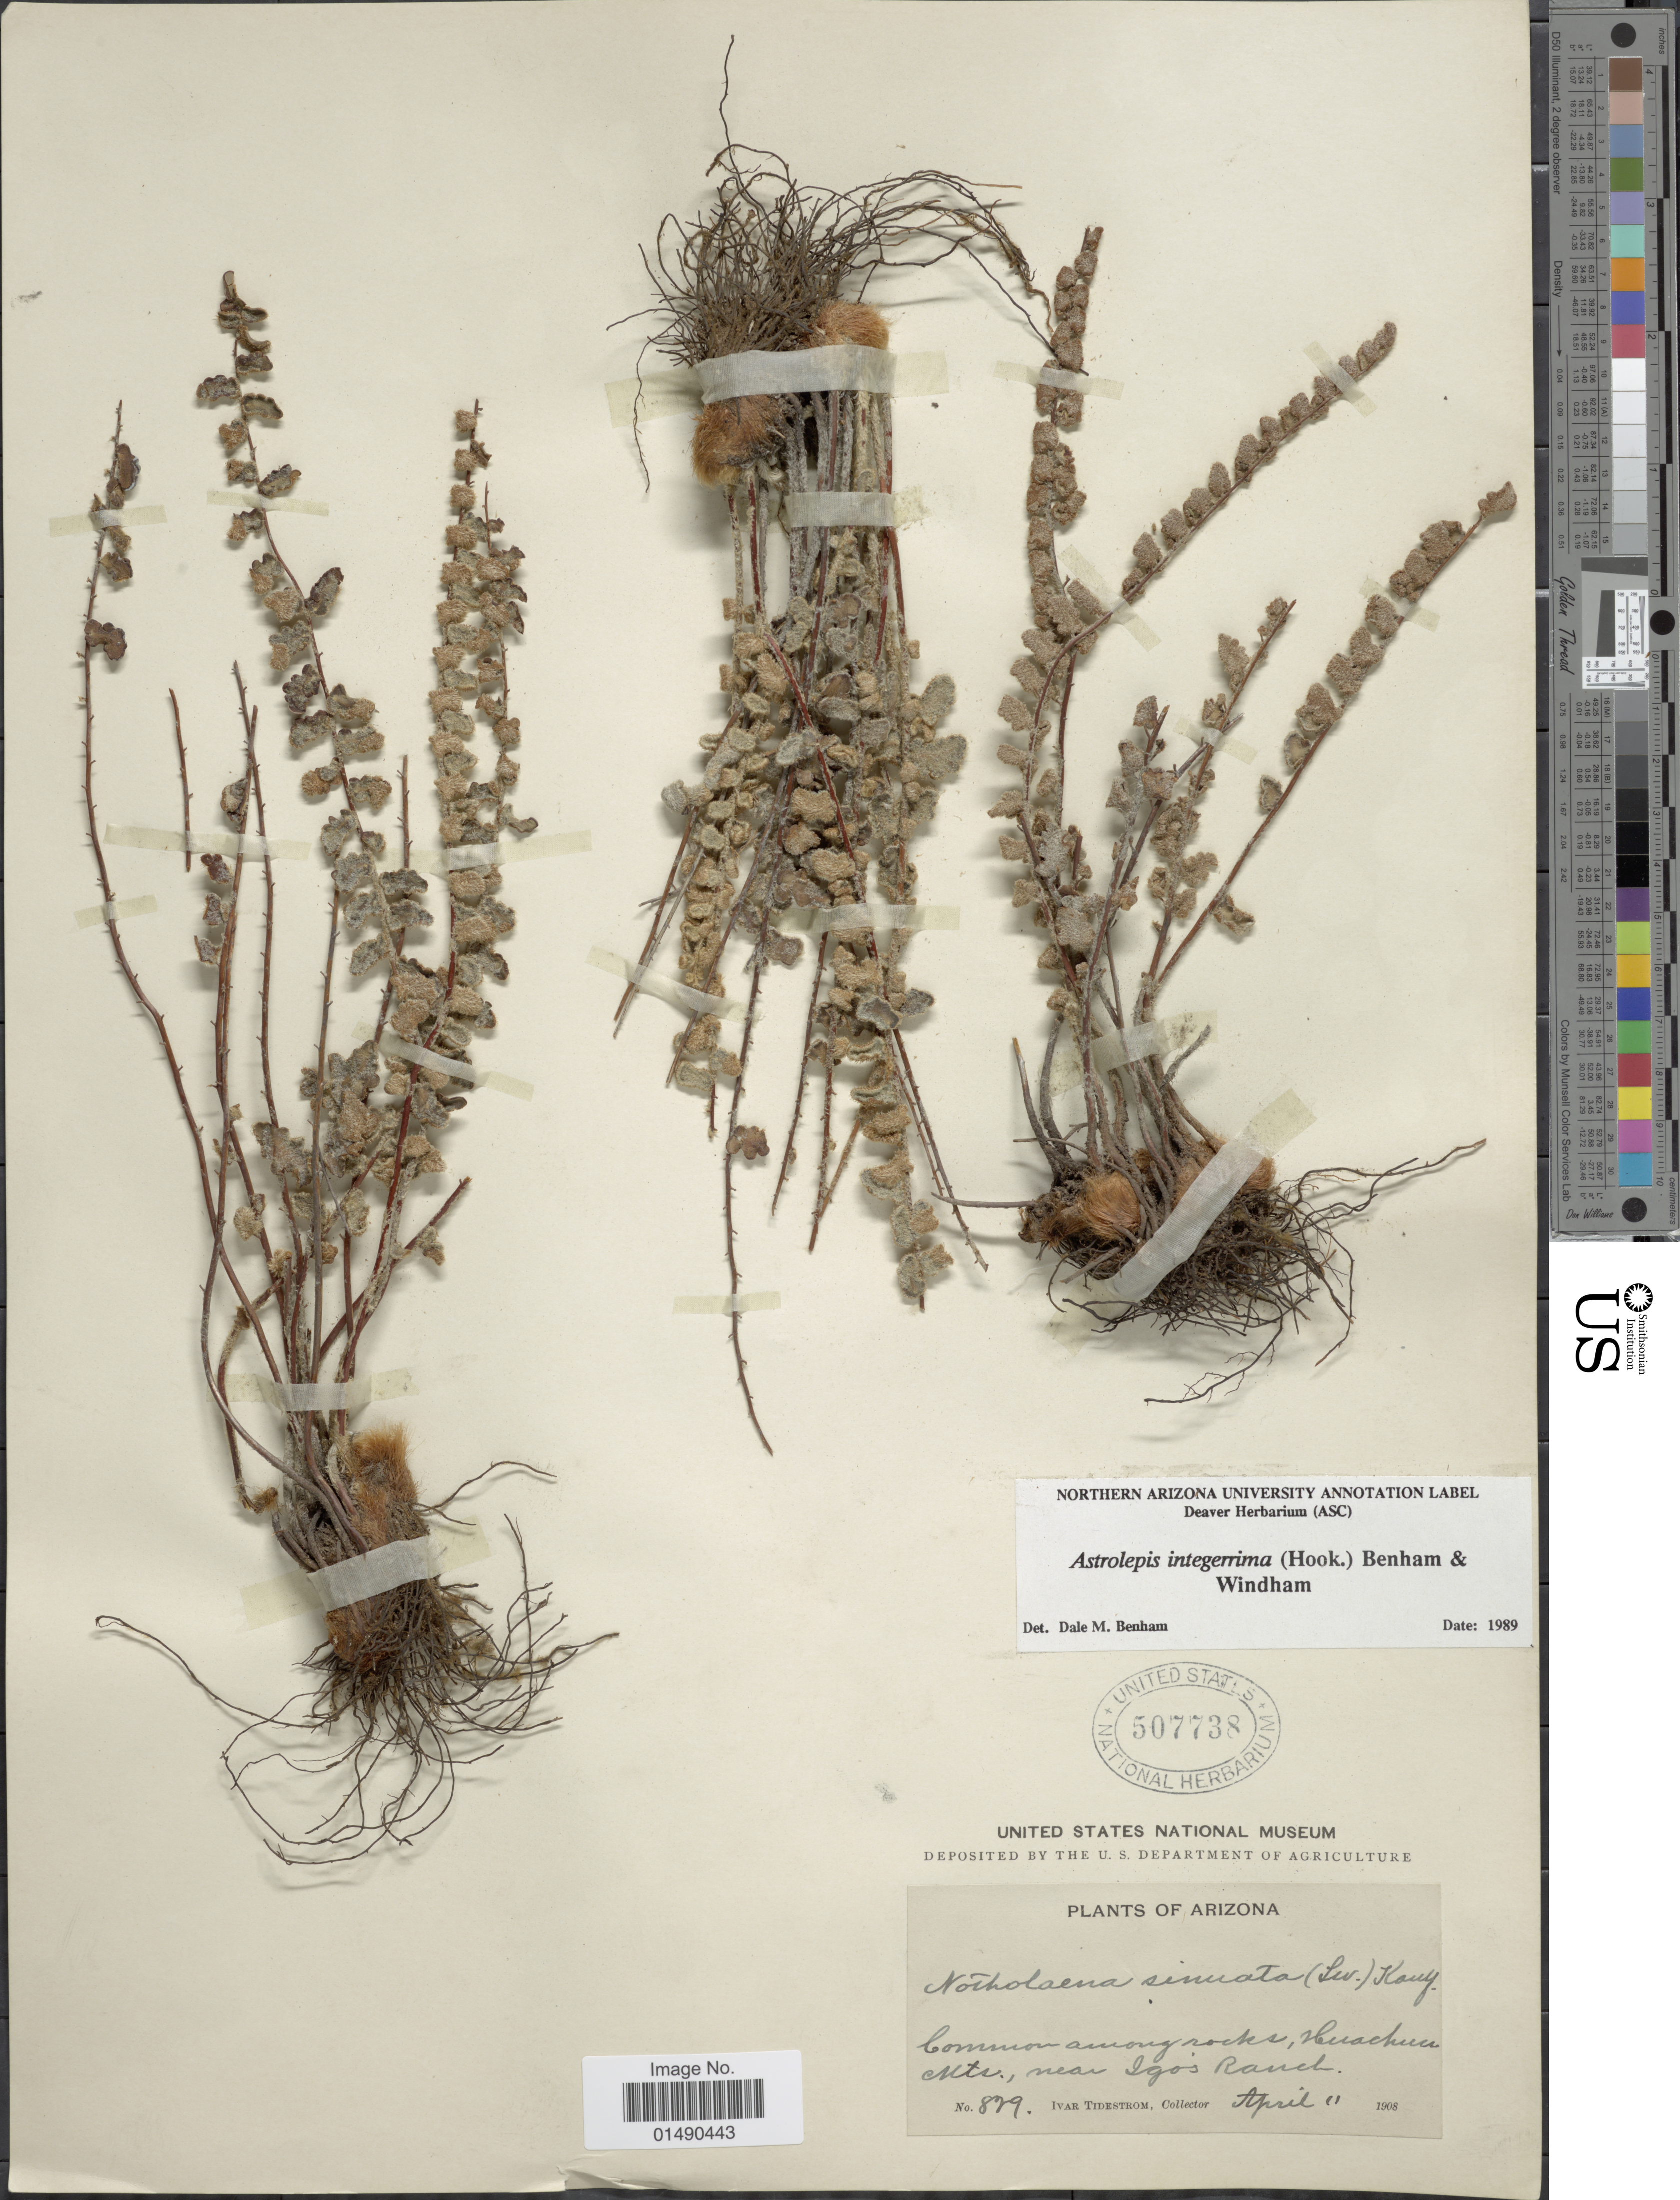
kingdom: Plantae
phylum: Tracheophyta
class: Polypodiopsida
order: Polypodiales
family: Pteridaceae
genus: Astrolepis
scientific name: Astrolepis integerrima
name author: (Hook.) D.M. Benham & Windham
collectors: I. Tidestorm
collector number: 829*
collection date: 1908-04-11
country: United States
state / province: Arizona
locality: Common among rocks, Huachua Mts, near Igos Ranch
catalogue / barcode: US 507738